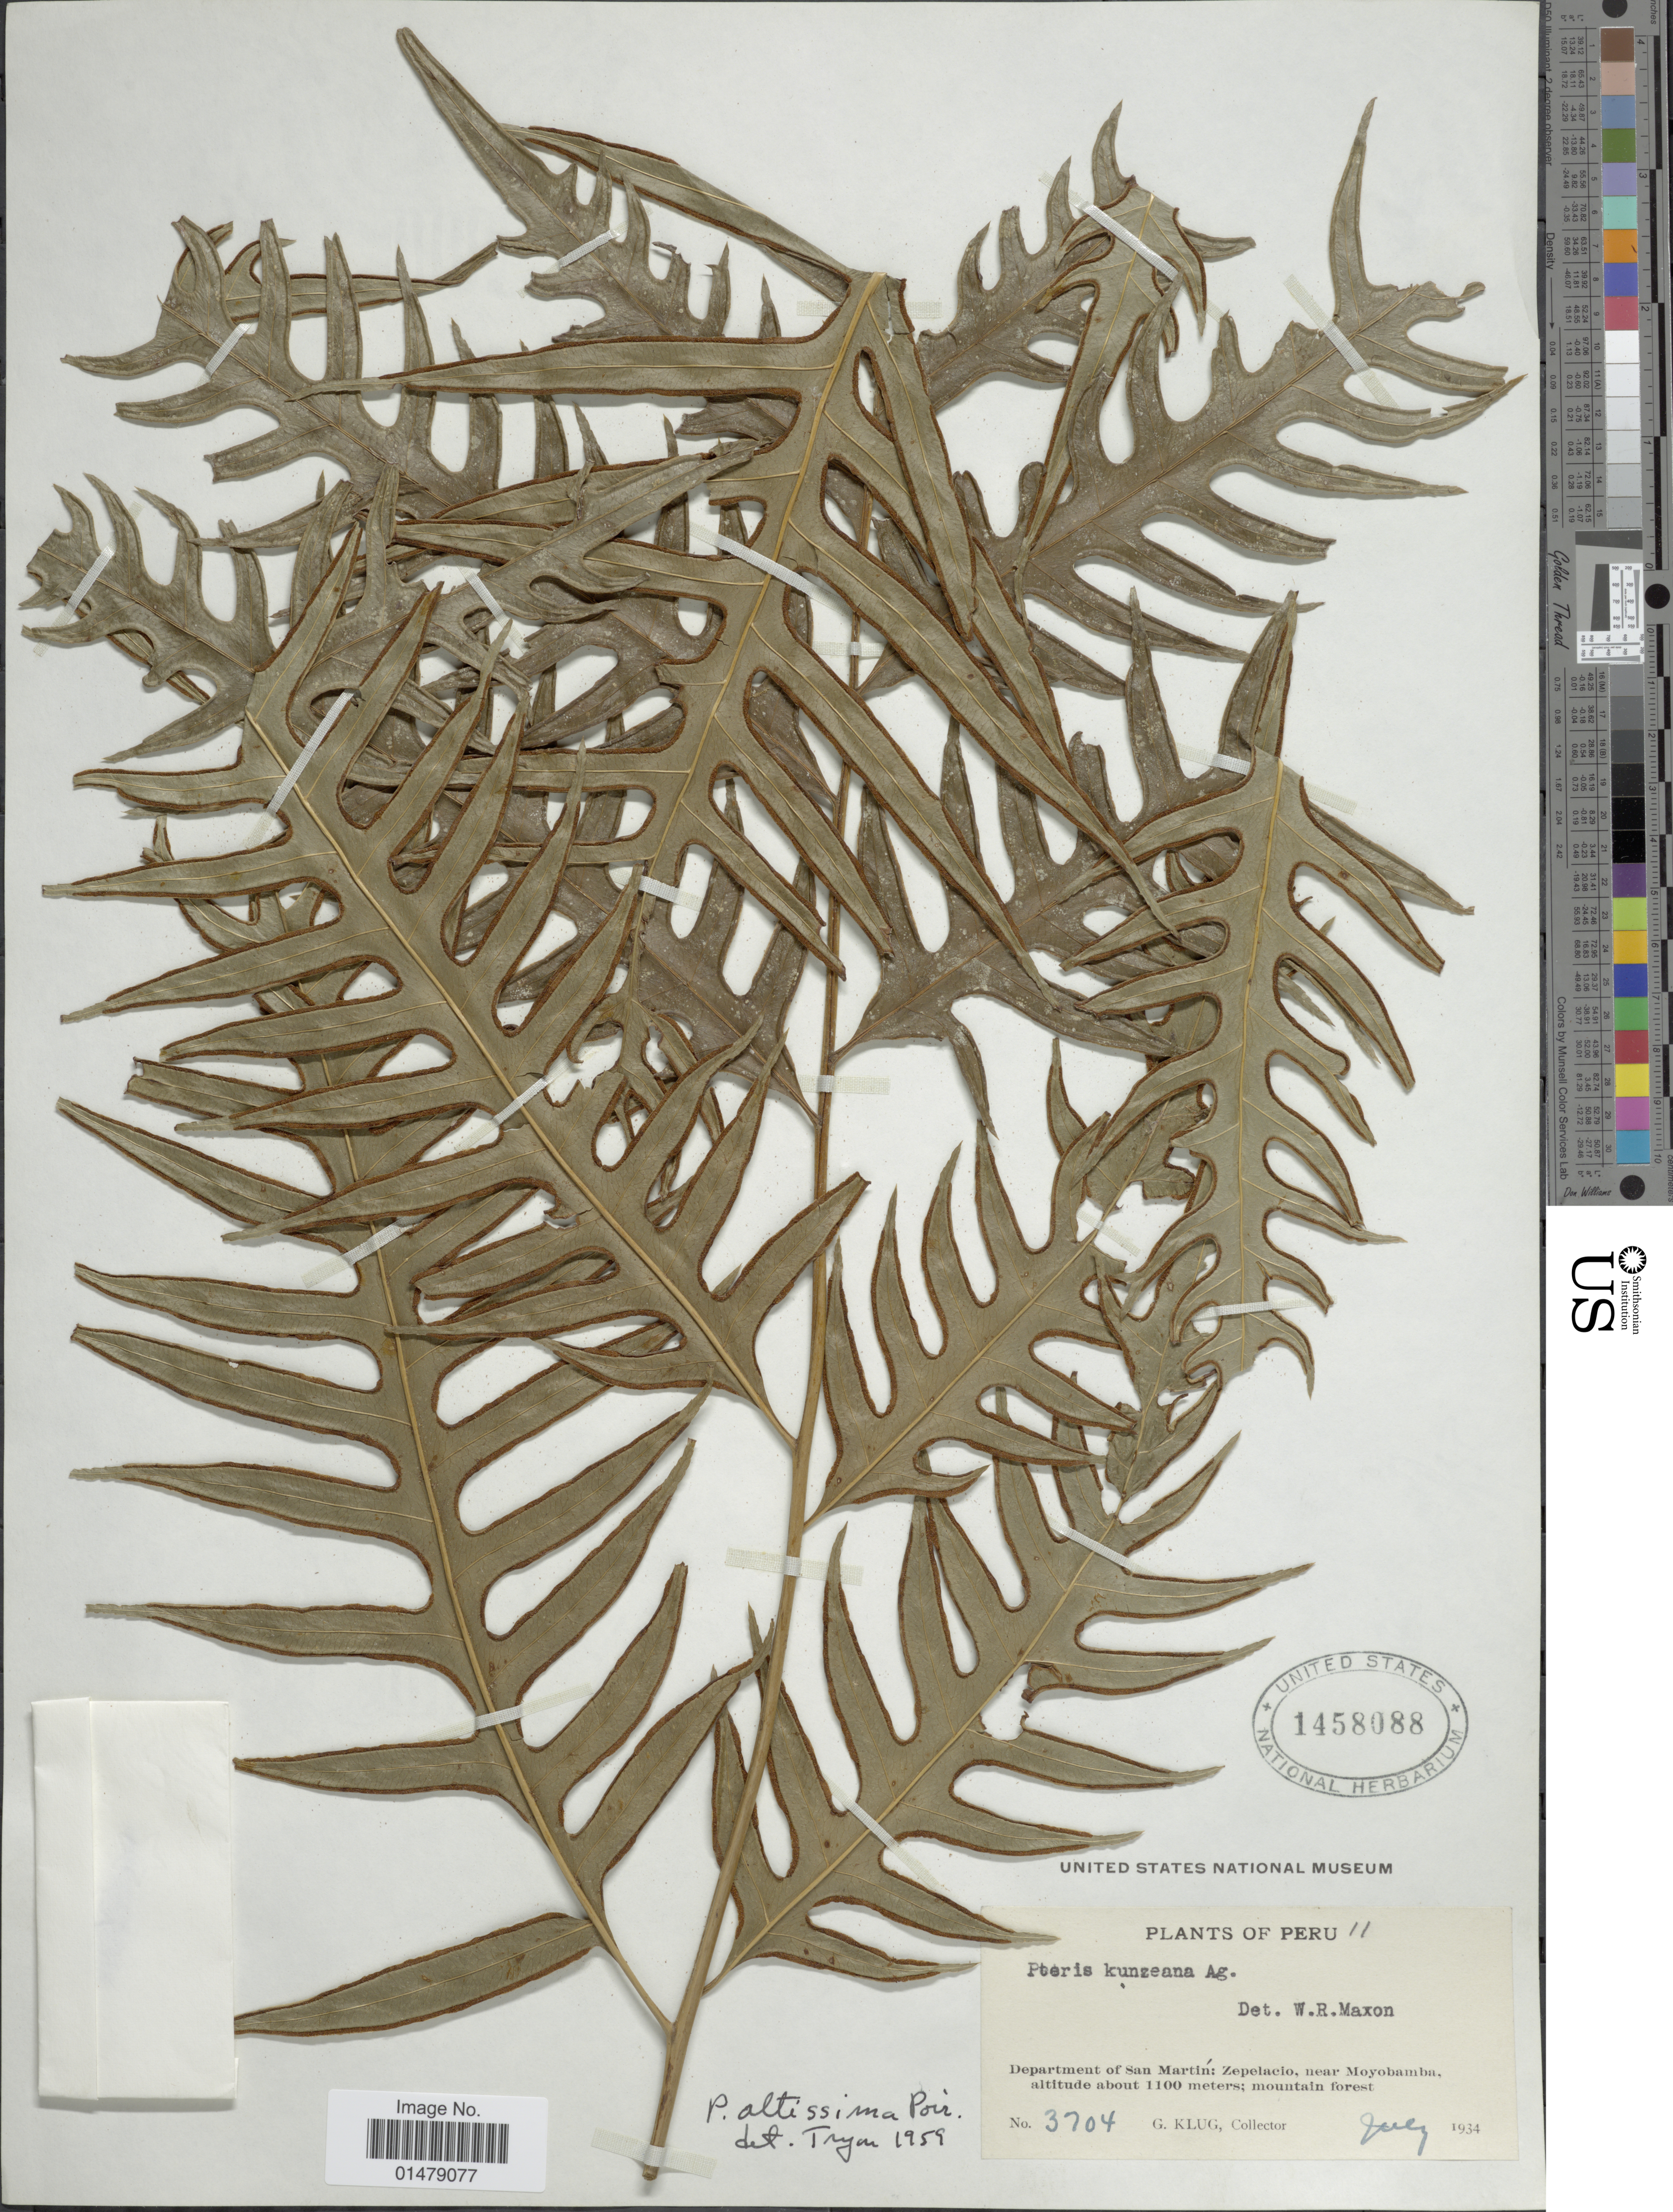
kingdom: Plantae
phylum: Tracheophyta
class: Polypodiopsida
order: Polypodiales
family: Pteridaceae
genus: Pteris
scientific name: Pteris altissima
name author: Poir.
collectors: G. Klug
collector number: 3704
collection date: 1934-07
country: Peru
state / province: San Martín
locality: Department of San martin: Zepelacio, near Moyobamba.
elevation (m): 1100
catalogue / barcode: US 1458088